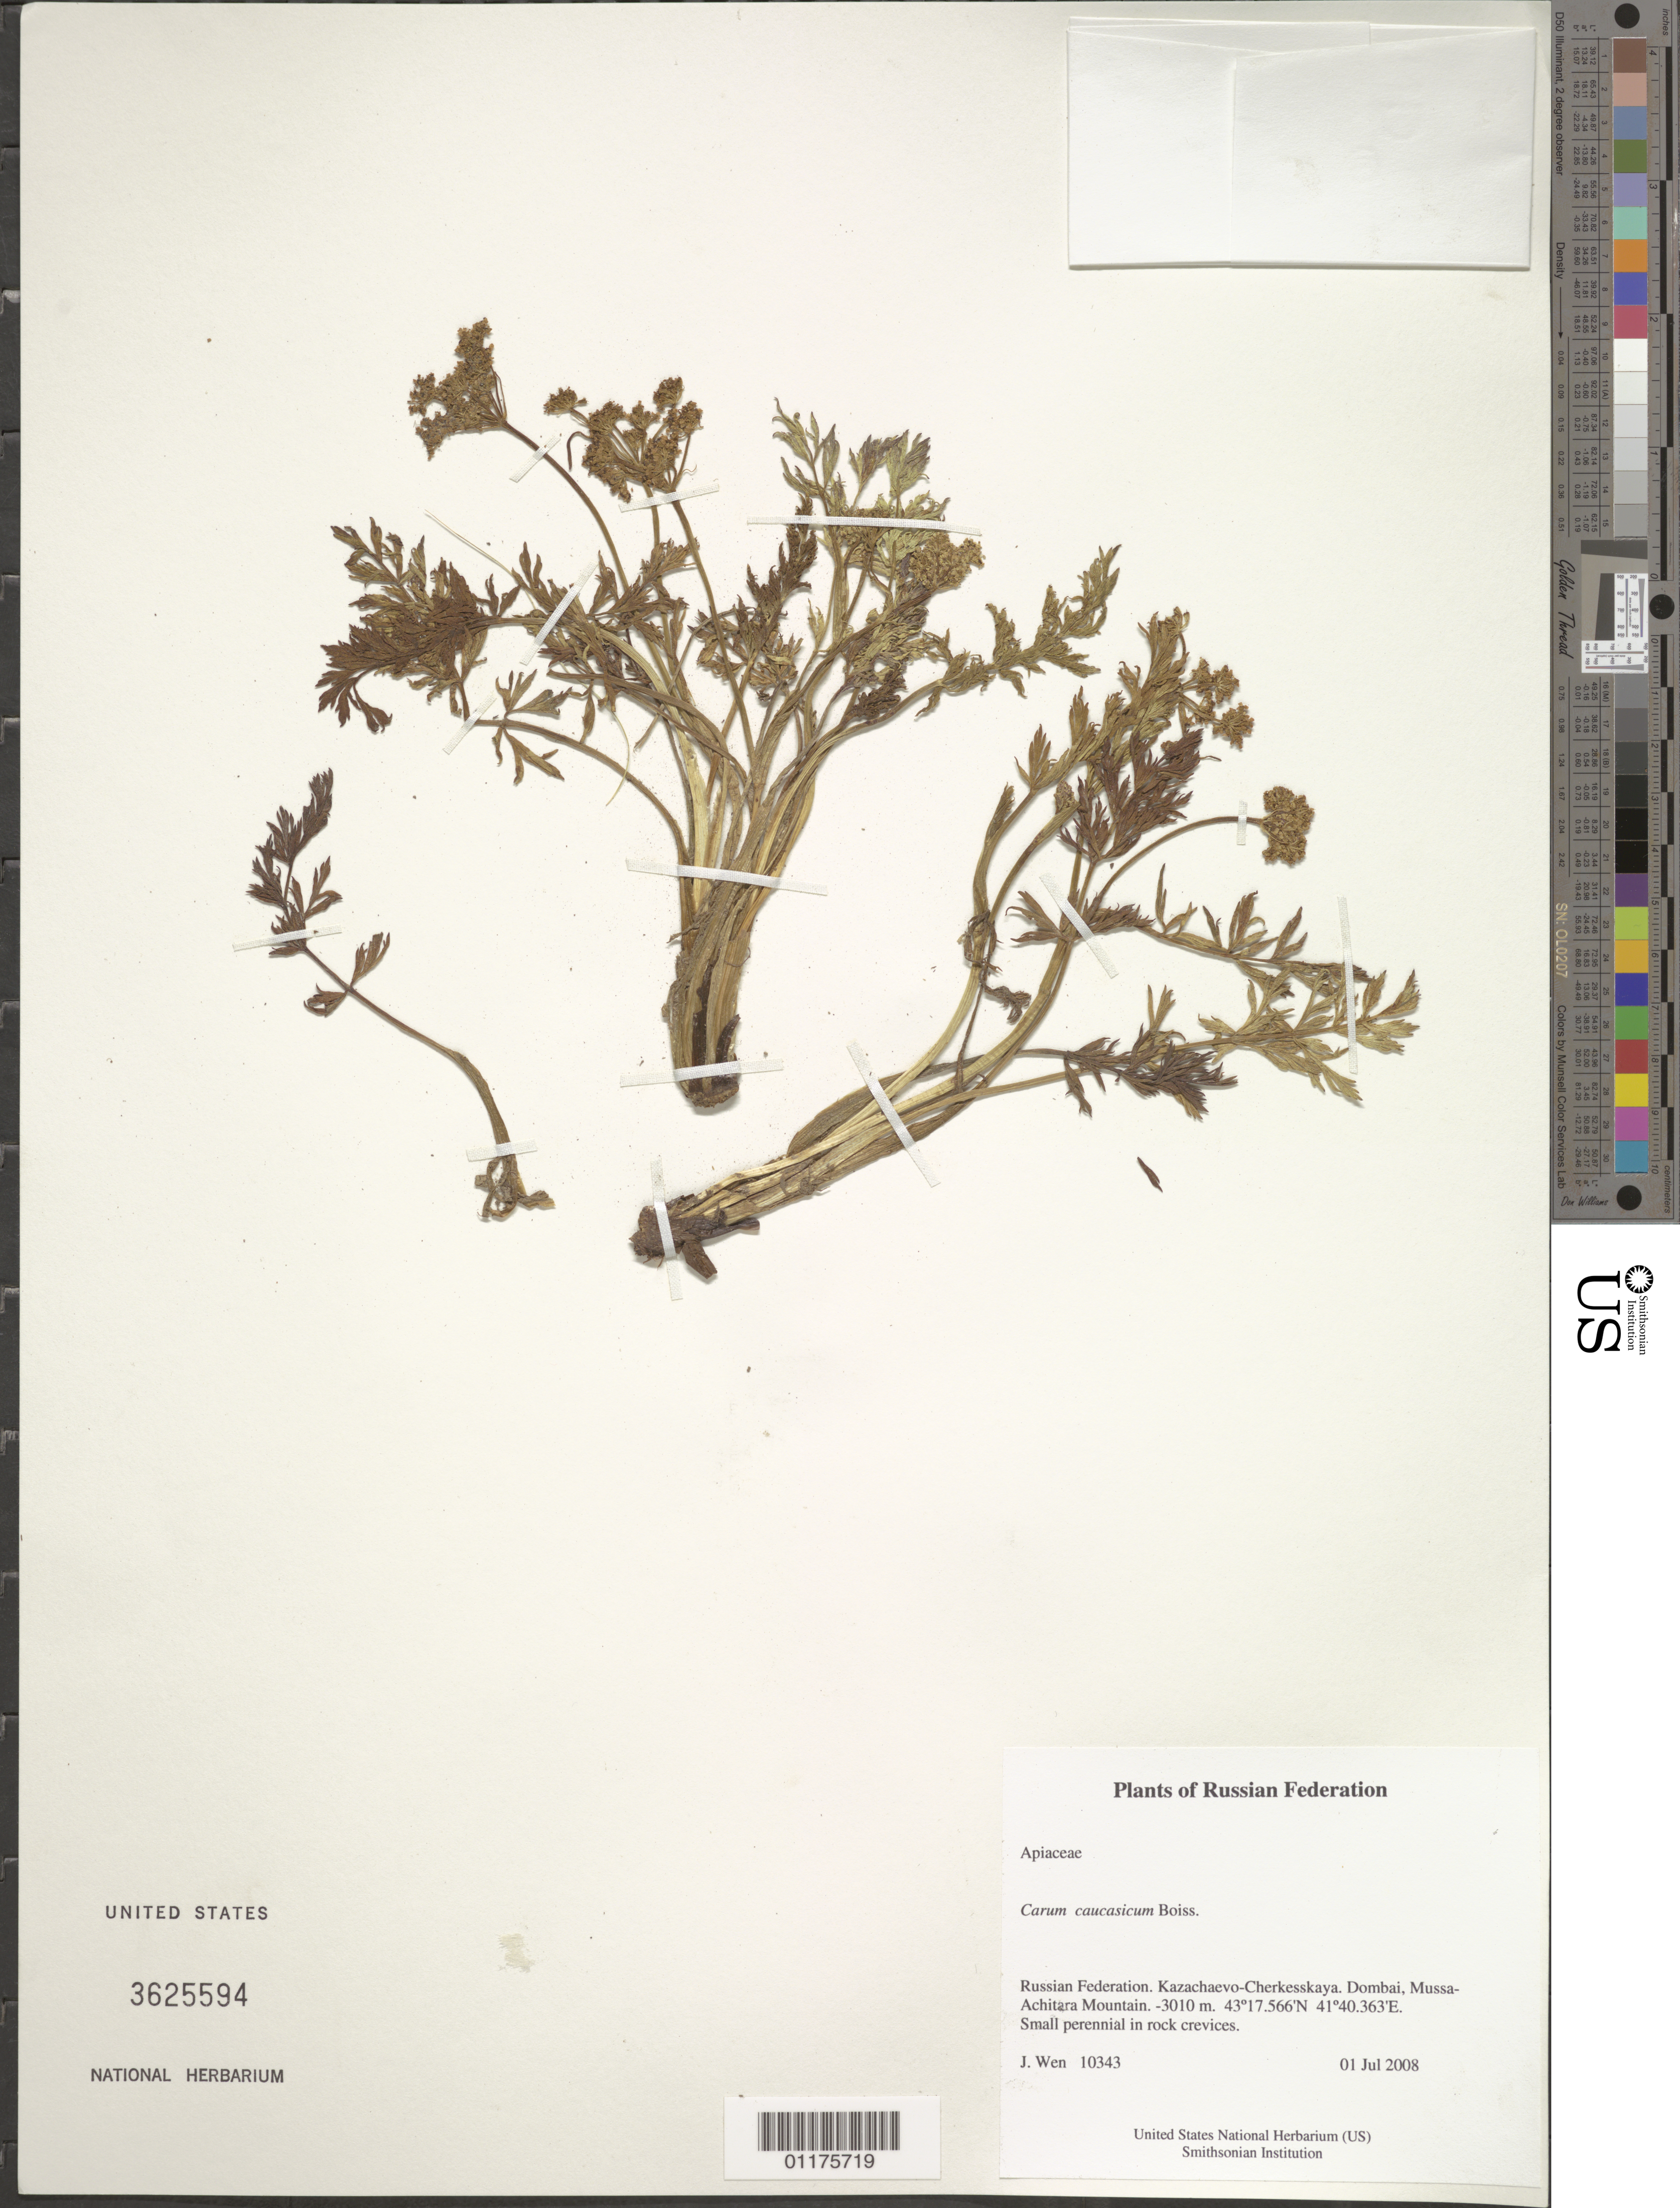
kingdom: Plantae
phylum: Tracheophyta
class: Magnoliopsida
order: Apiales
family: Apiaceae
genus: Carum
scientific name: Carum caucasicum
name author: Boiss.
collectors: J. Wen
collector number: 10343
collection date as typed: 01 Jul 2008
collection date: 2008-07-01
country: Russian Federation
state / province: Karachay-Cherkess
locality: Dombai, Mussa-Achitara Mountain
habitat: In rock crevices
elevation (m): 3010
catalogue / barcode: US 3625594